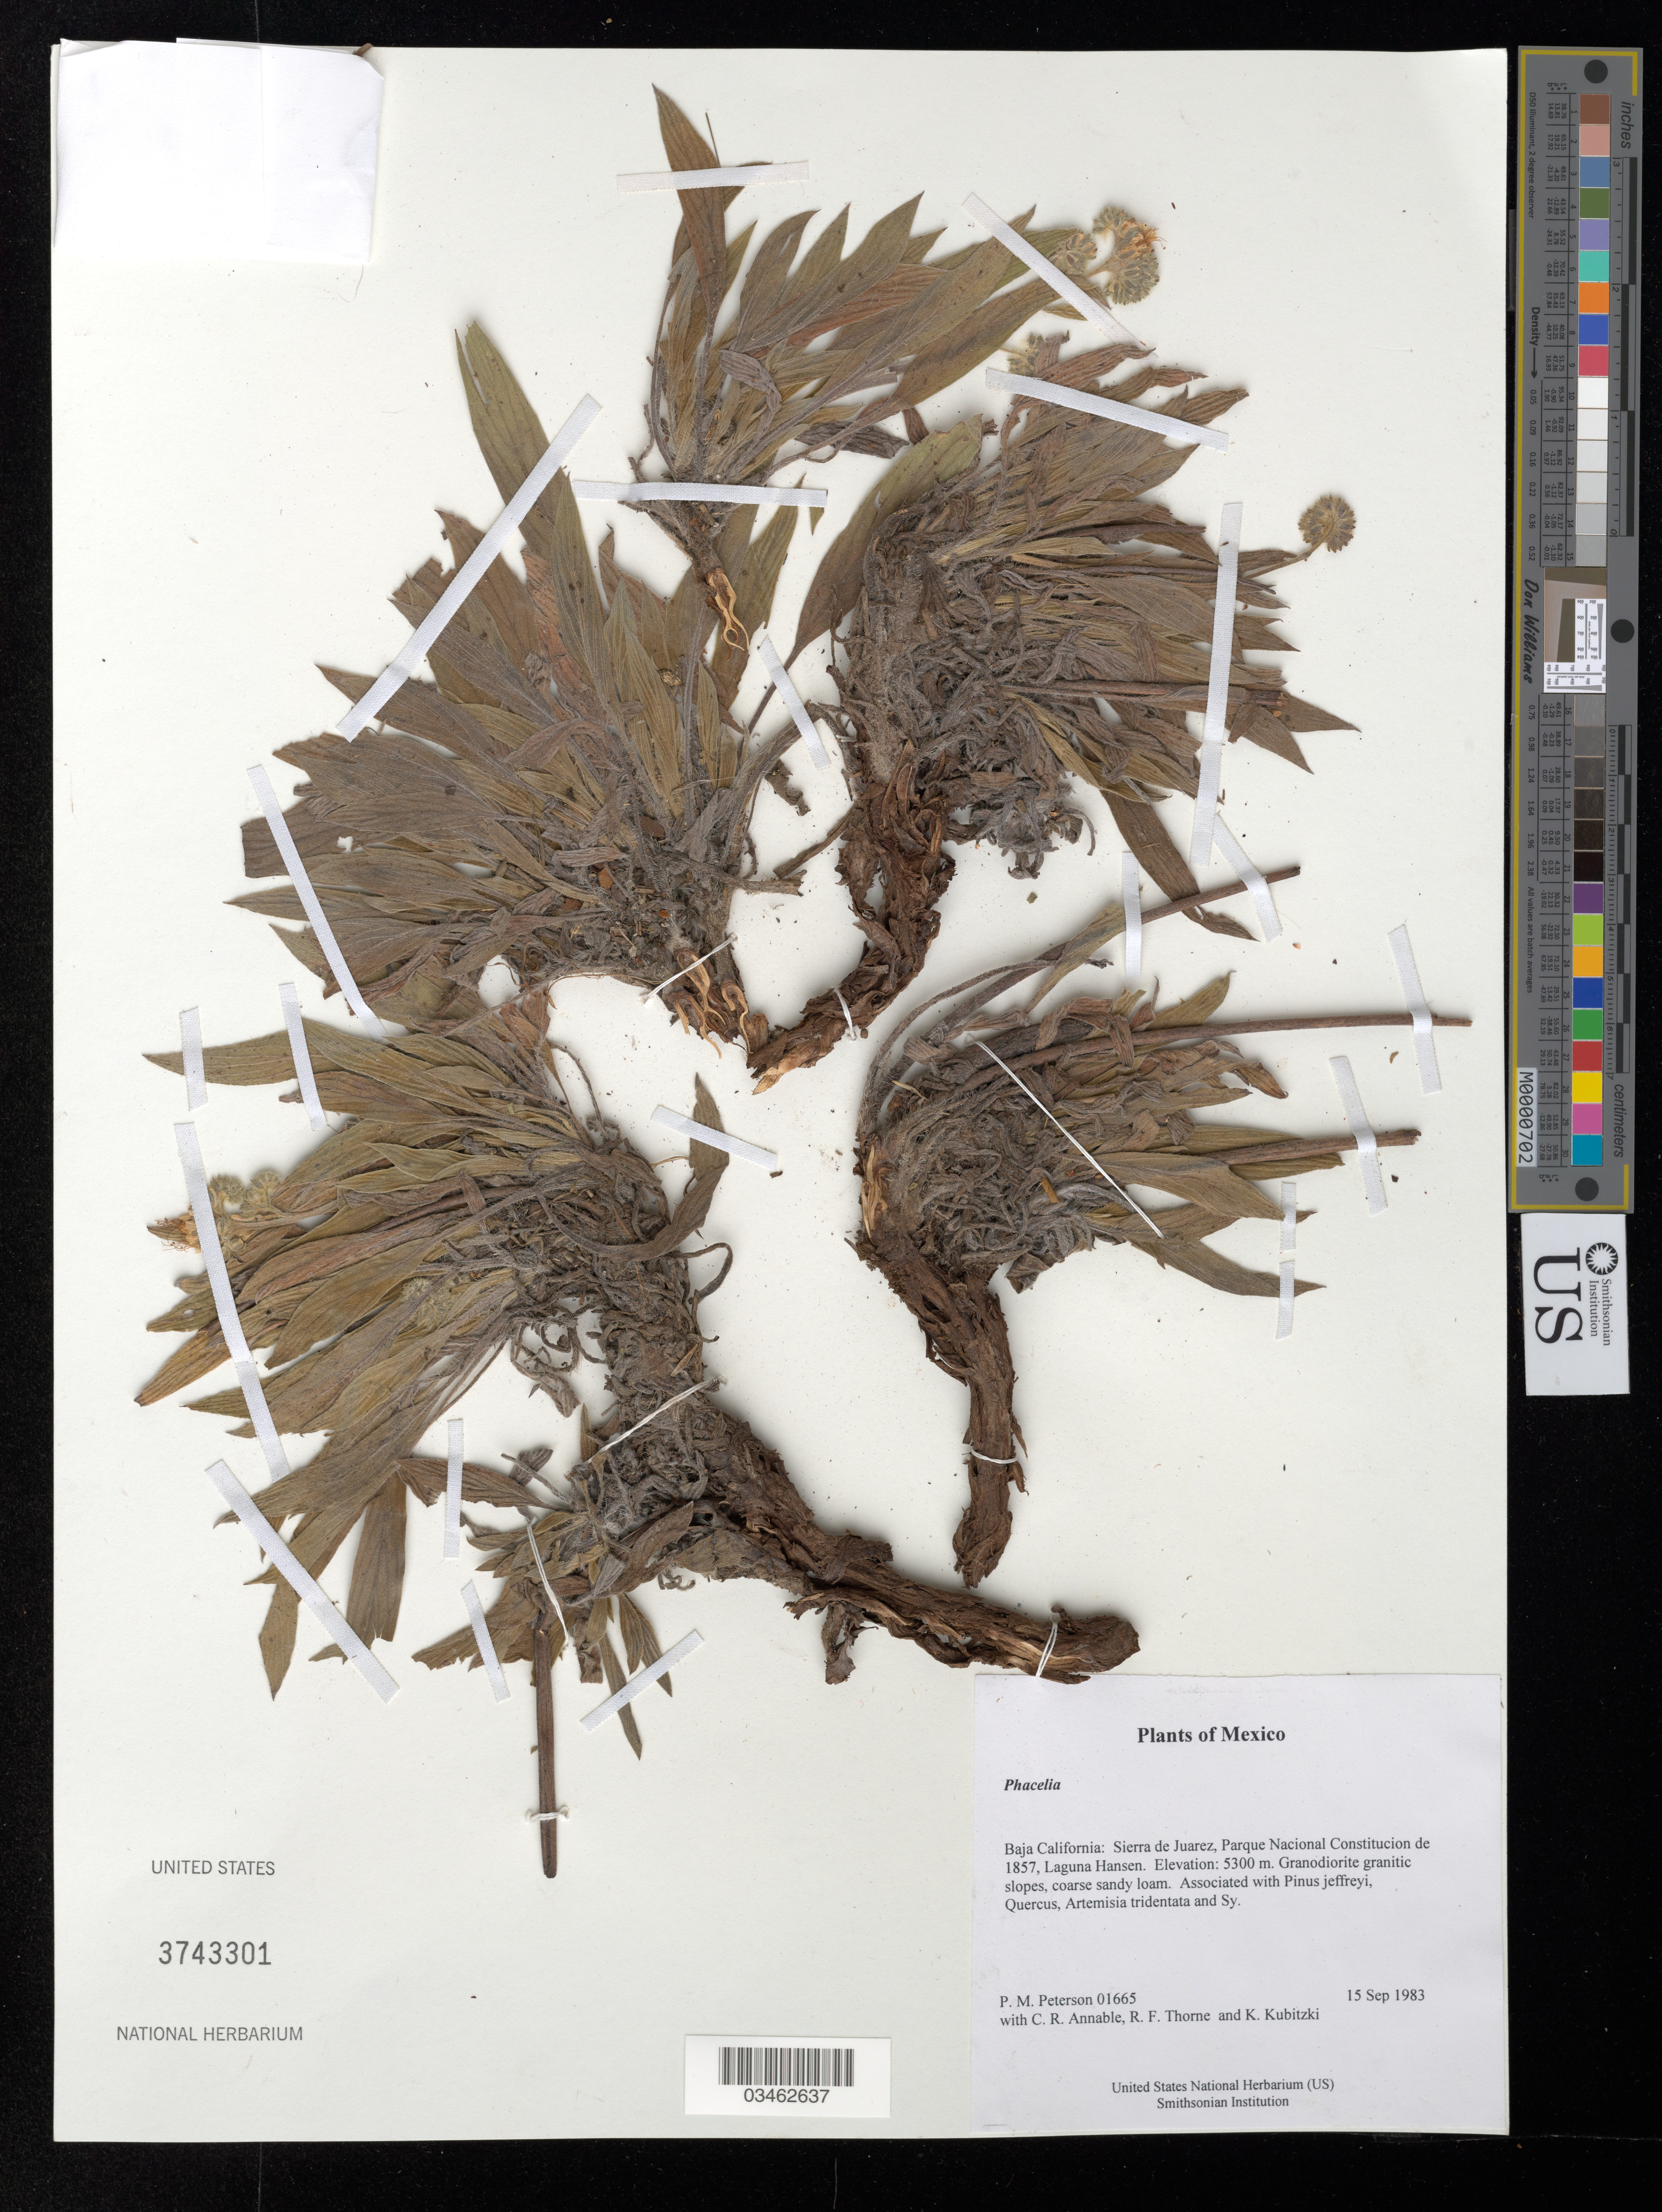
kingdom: Plantae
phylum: Tracheophyta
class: Magnoliopsida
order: Boraginales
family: Hydrophyllaceae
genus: Phacelia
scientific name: Phacelia sp.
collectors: P. M. Peterson, C. R. Annable, R. F. Thorne & K. Kubitzki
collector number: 01665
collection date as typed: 15 Sep 1983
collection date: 1983-09-15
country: Mexico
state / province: Baja California Norte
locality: Sierra de Juarez, Parque Nacional Constitucion de 1857, Laguna Hansen.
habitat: Granodiorite granitic slopes, coarse sandy loam. Associated with Pinus jeffreyi, Quercus, Artemisia tridentata and Sy.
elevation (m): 5300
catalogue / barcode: US 3743301